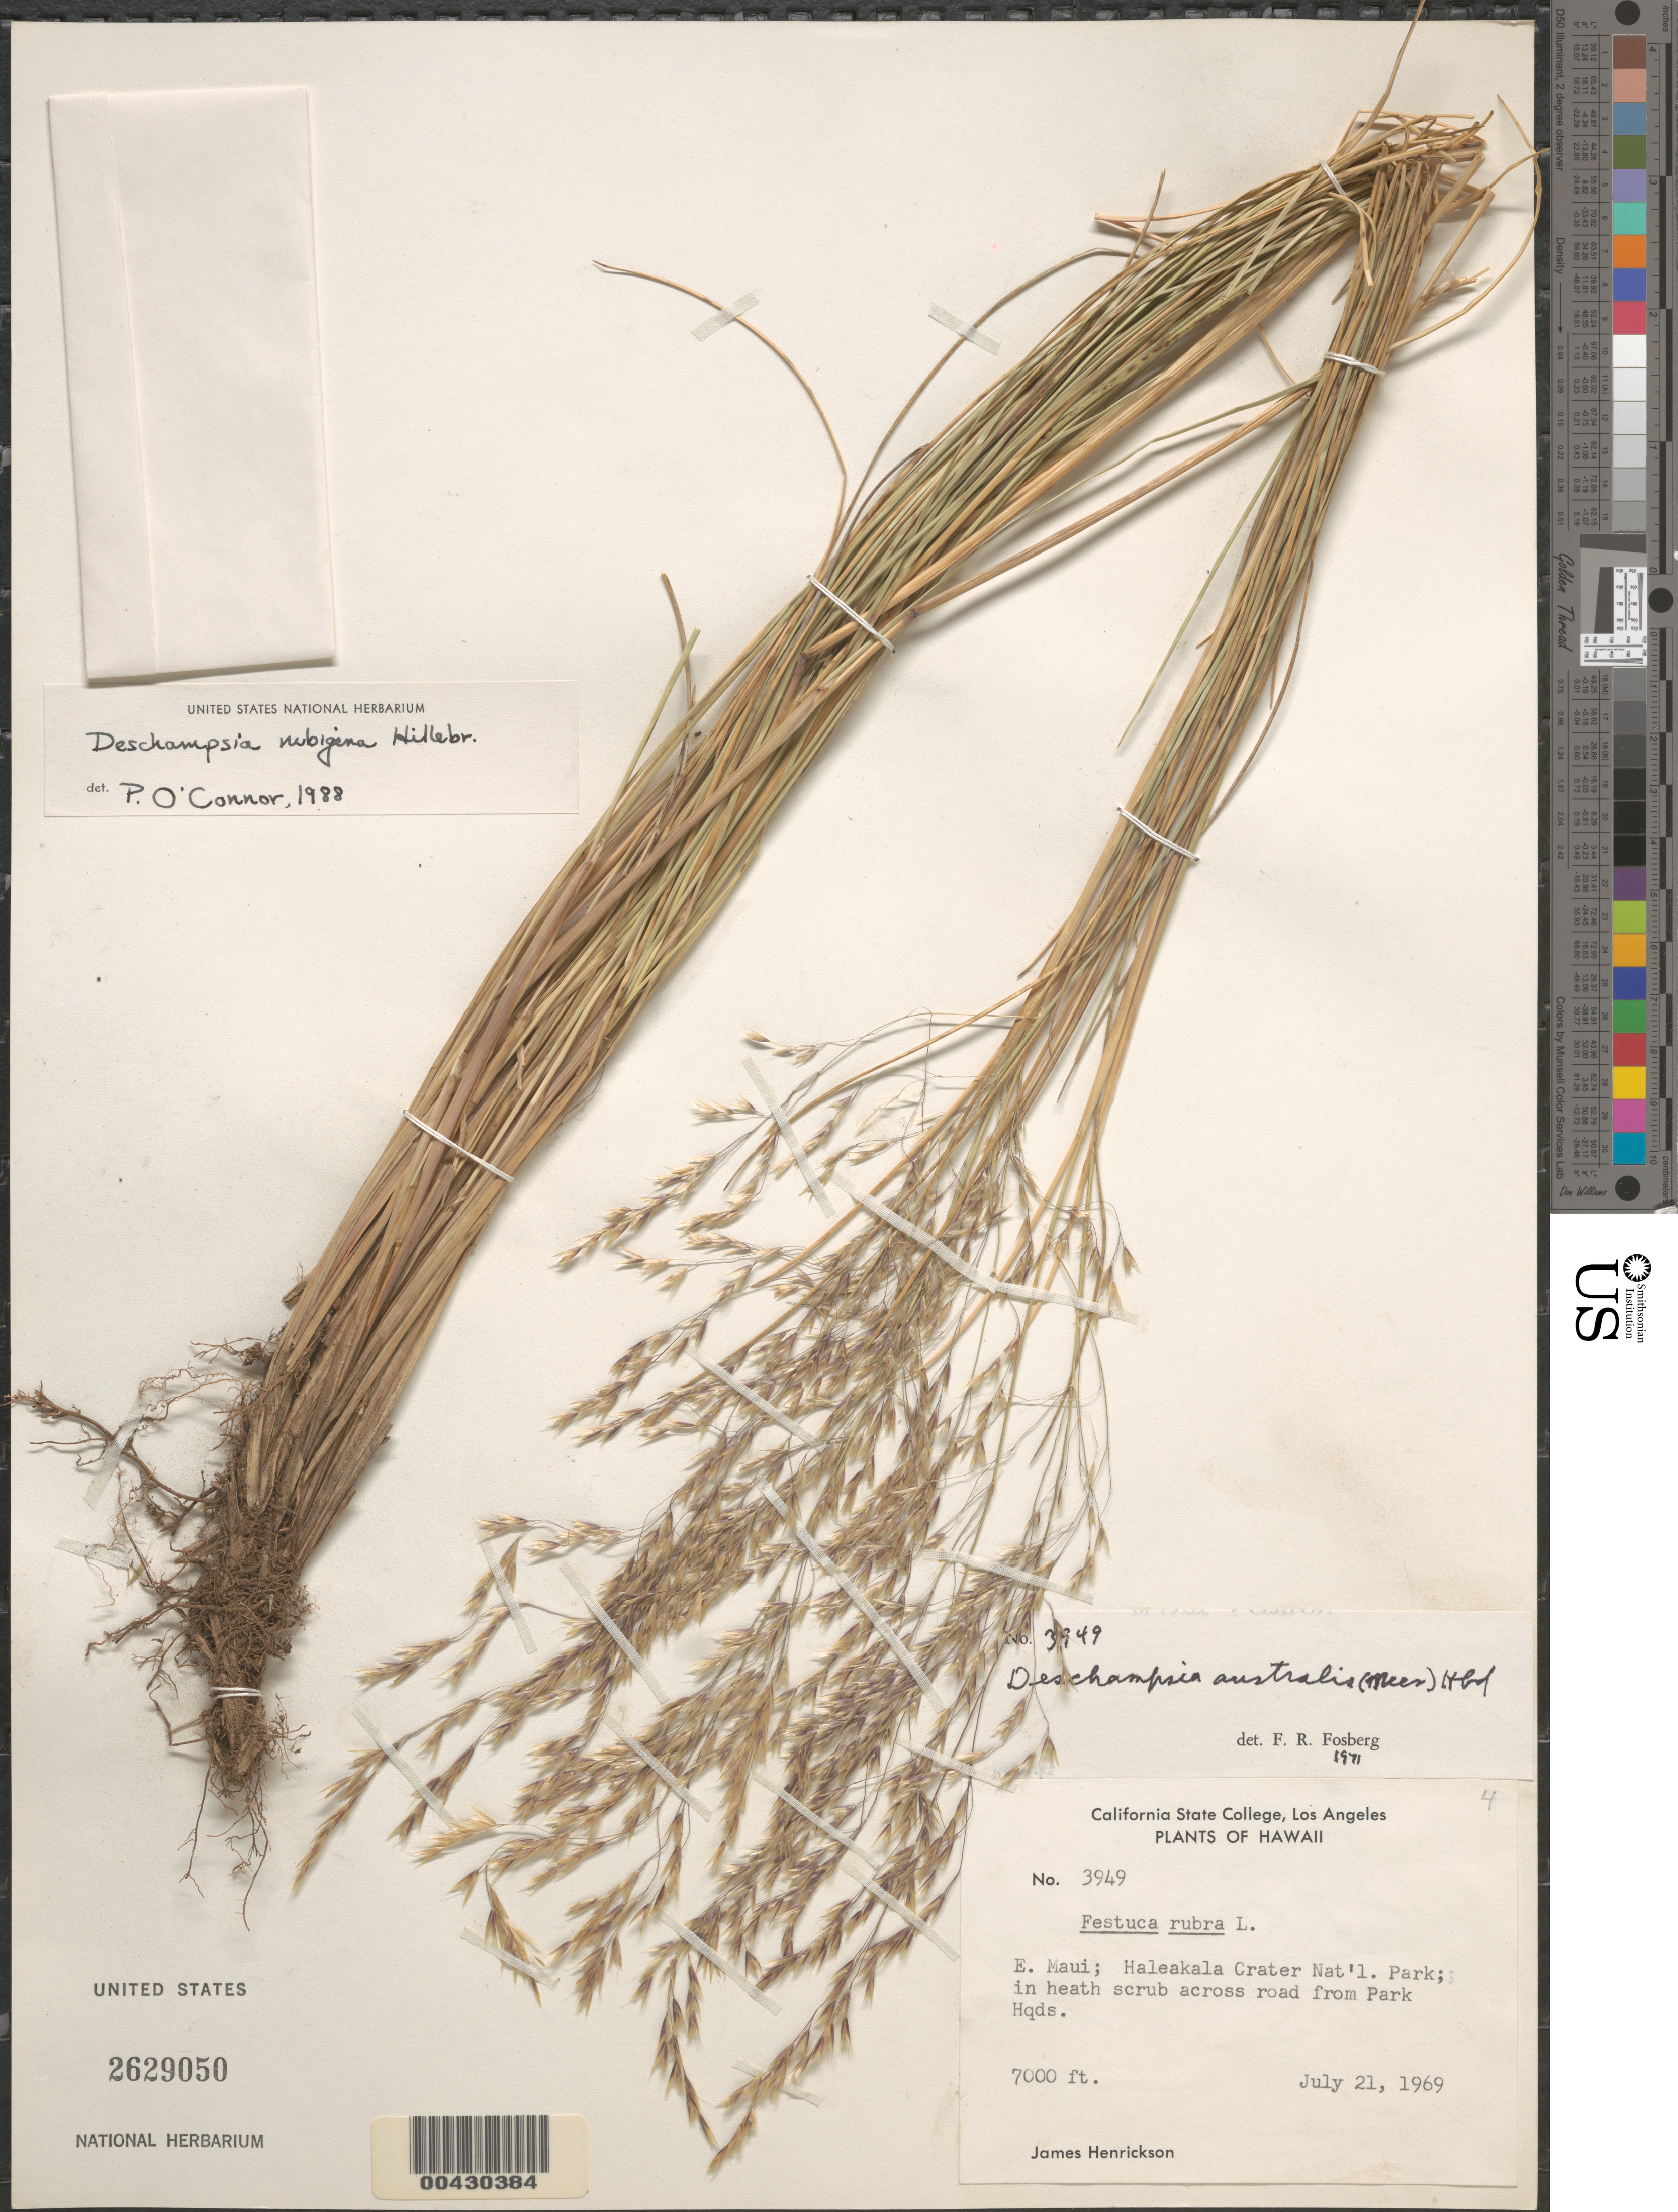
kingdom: Plantae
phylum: Tracheophyta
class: Liliopsida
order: Poales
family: Poaceae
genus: Deschampsia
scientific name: Deschampsia nubigena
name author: Hillebr.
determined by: O'Connor, P.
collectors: J. S. Henrickson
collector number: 3949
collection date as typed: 21 Jul 1969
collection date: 1969-07-21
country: United States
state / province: Hawaii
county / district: Maui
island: Maui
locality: E. Maui; Haleakala Crater Nat'l Park; across road from Park Hqds.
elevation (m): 2134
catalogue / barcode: US 2629050